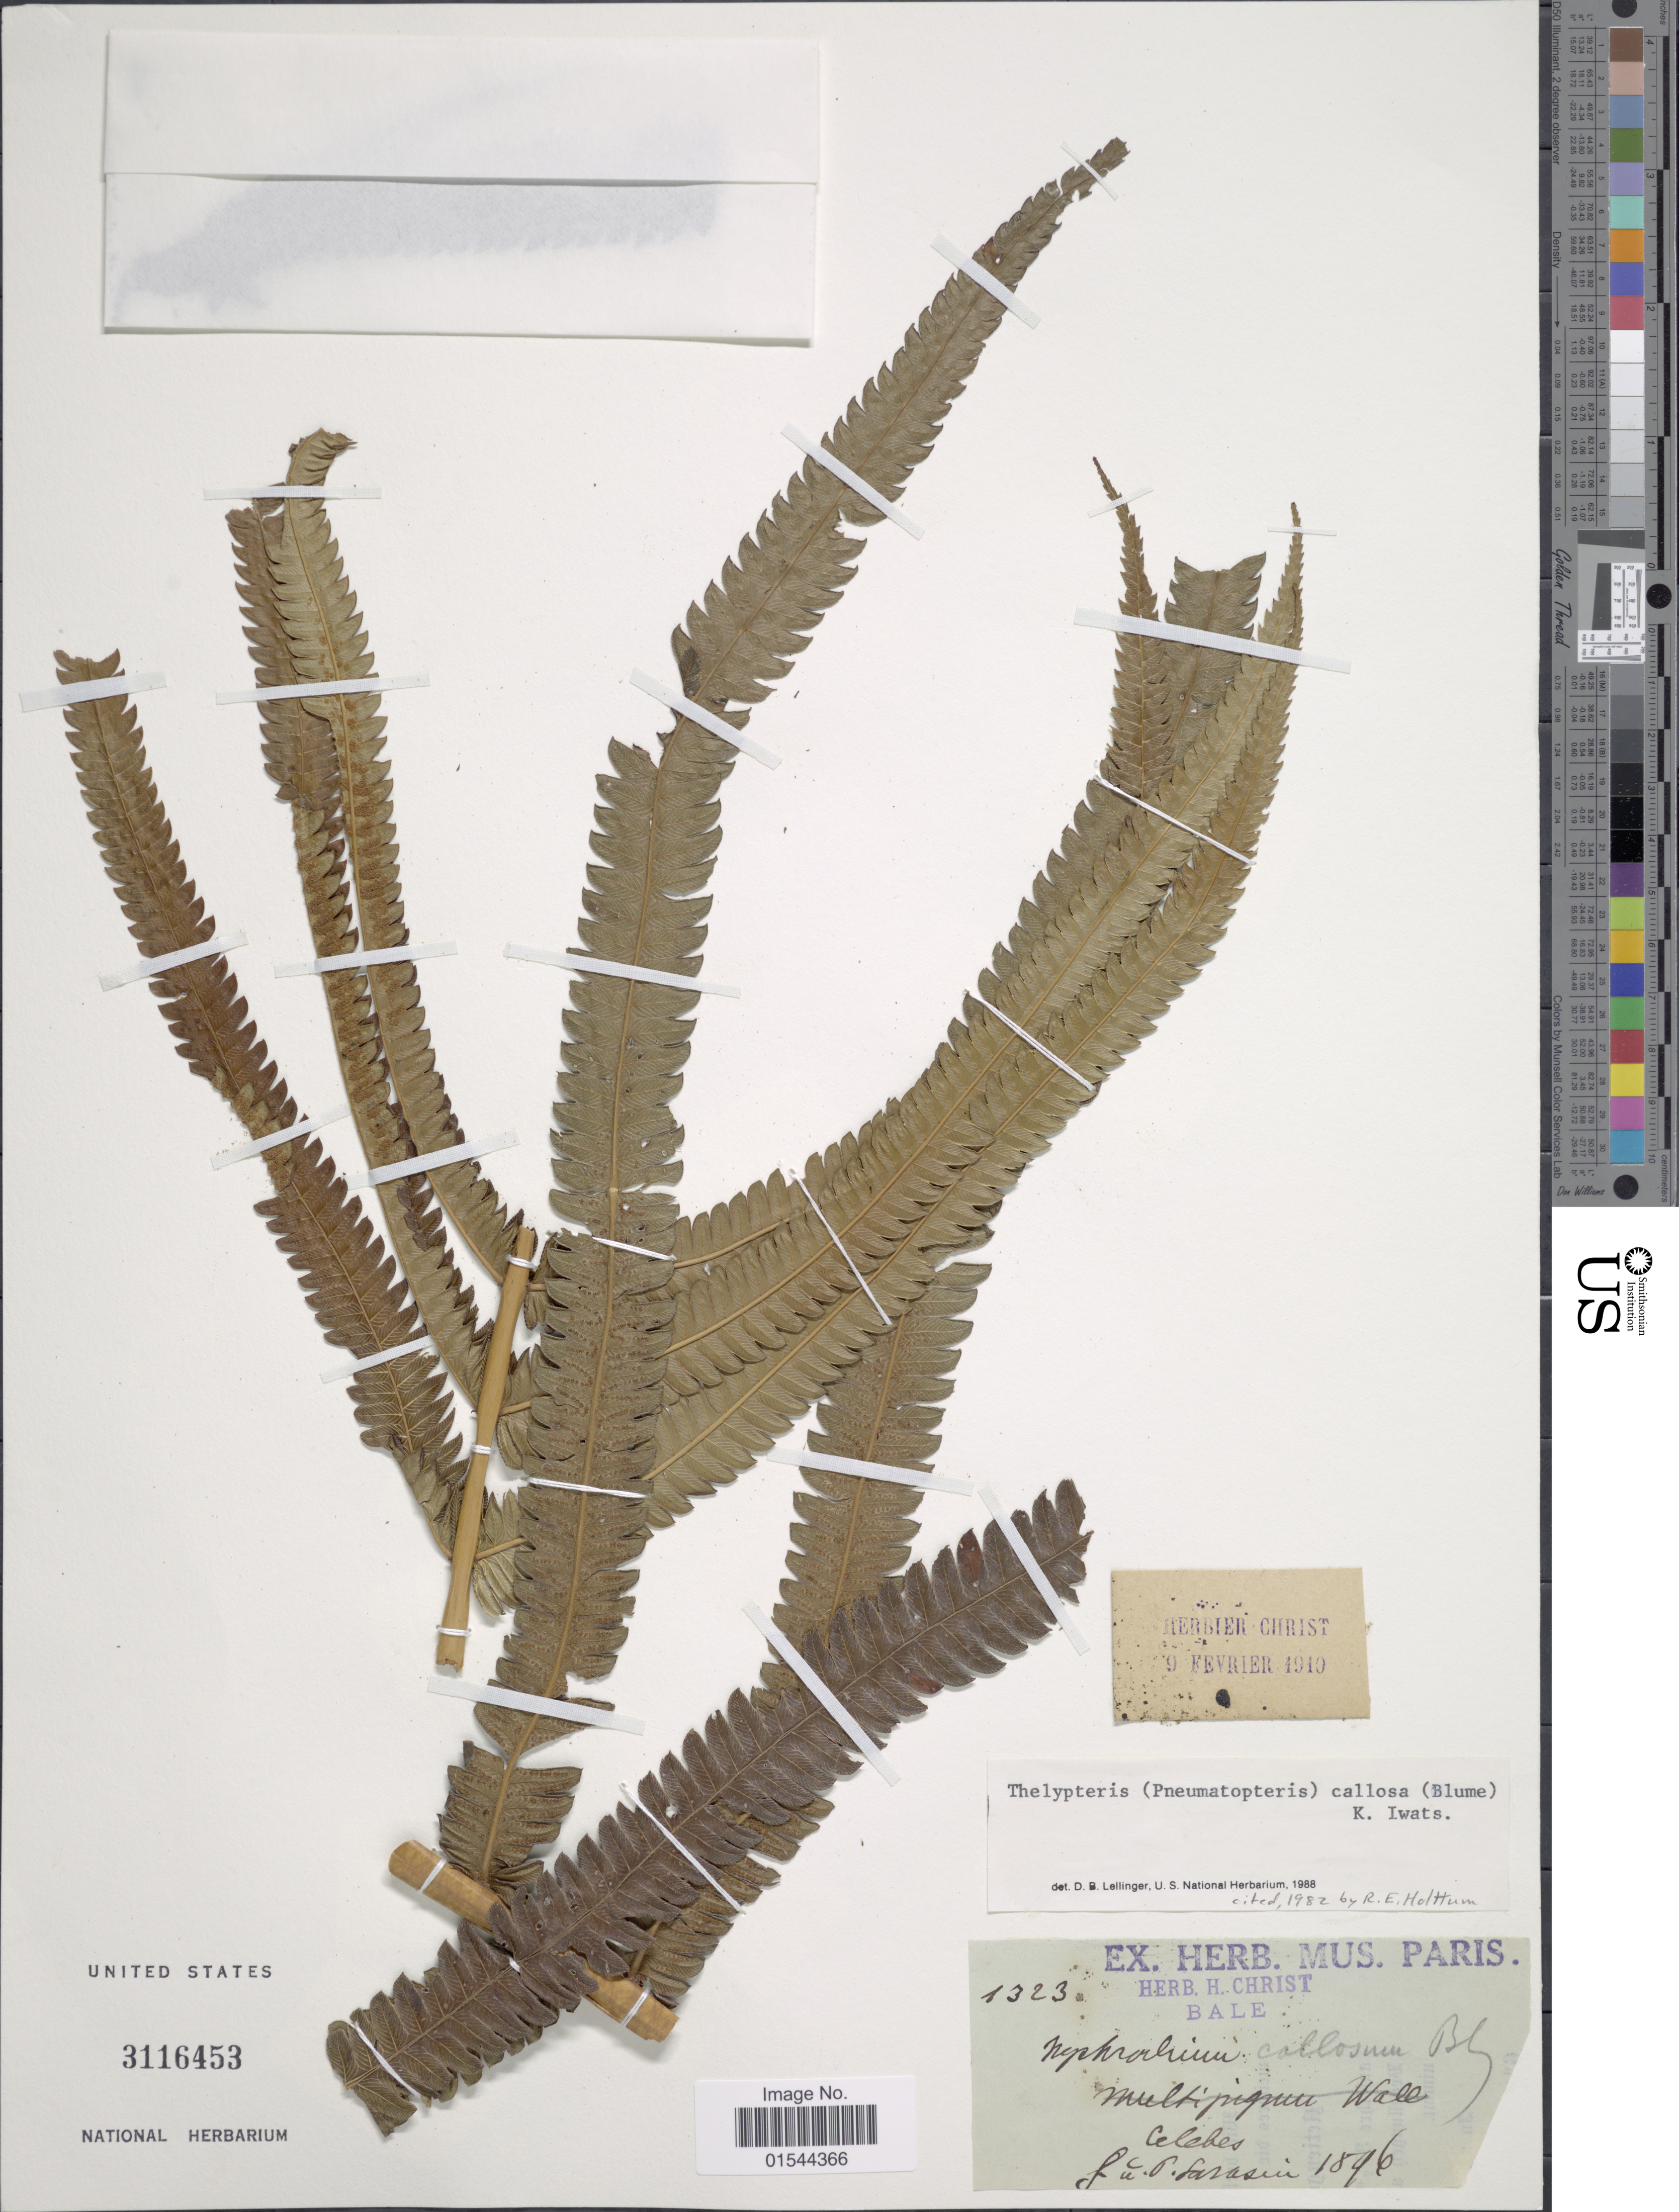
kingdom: Plantae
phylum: Tracheophyta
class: Polypodiopsida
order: Polypodiales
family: Thelypteridaceae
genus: Pneumatopteris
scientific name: Pneumatopteris callosa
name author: (Blume) Nakai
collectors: P. Sarasin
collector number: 1323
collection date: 1896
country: Indonesia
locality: Celebes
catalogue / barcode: US 3116453